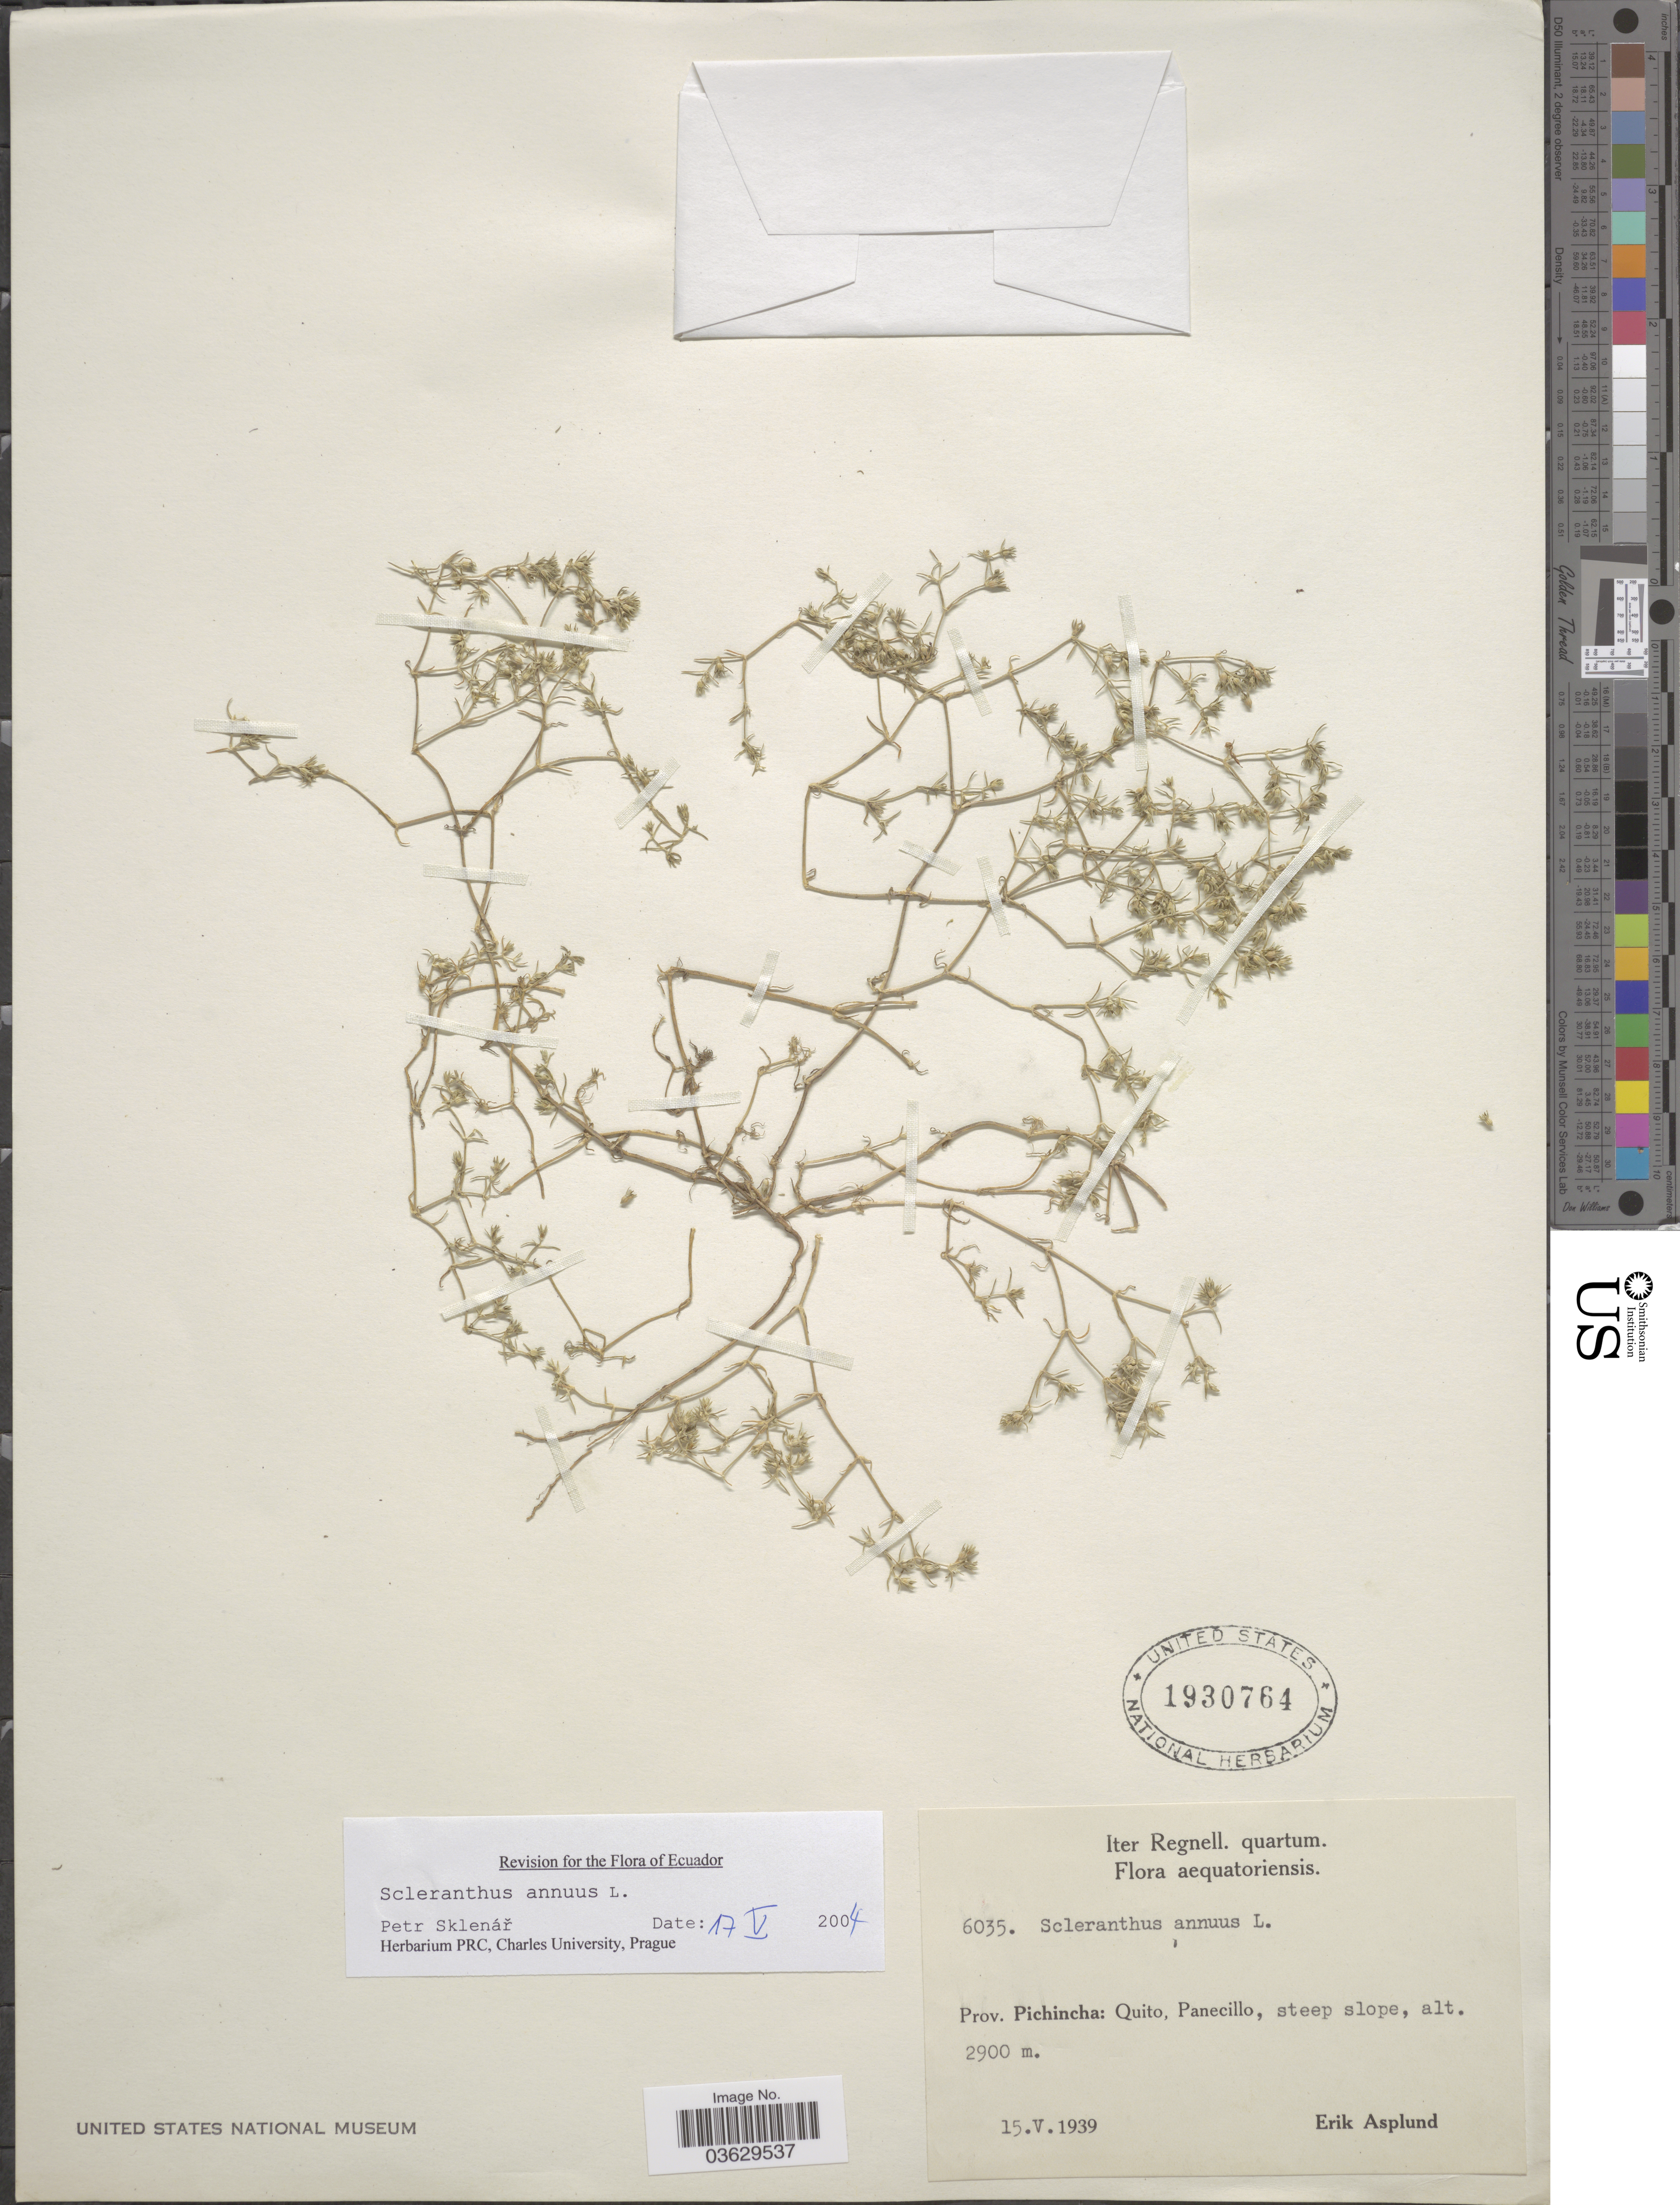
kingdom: Plantae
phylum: Tracheophyta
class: Magnoliopsida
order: Caryophyllales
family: Caryophyllaceae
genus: Scleranthus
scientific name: Scleranthus sp.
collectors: E. Asplund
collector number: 6035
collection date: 1939-05-15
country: Ecuador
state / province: Pichincha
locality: Quito, Panecillo.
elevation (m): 2900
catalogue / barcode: US 1930764